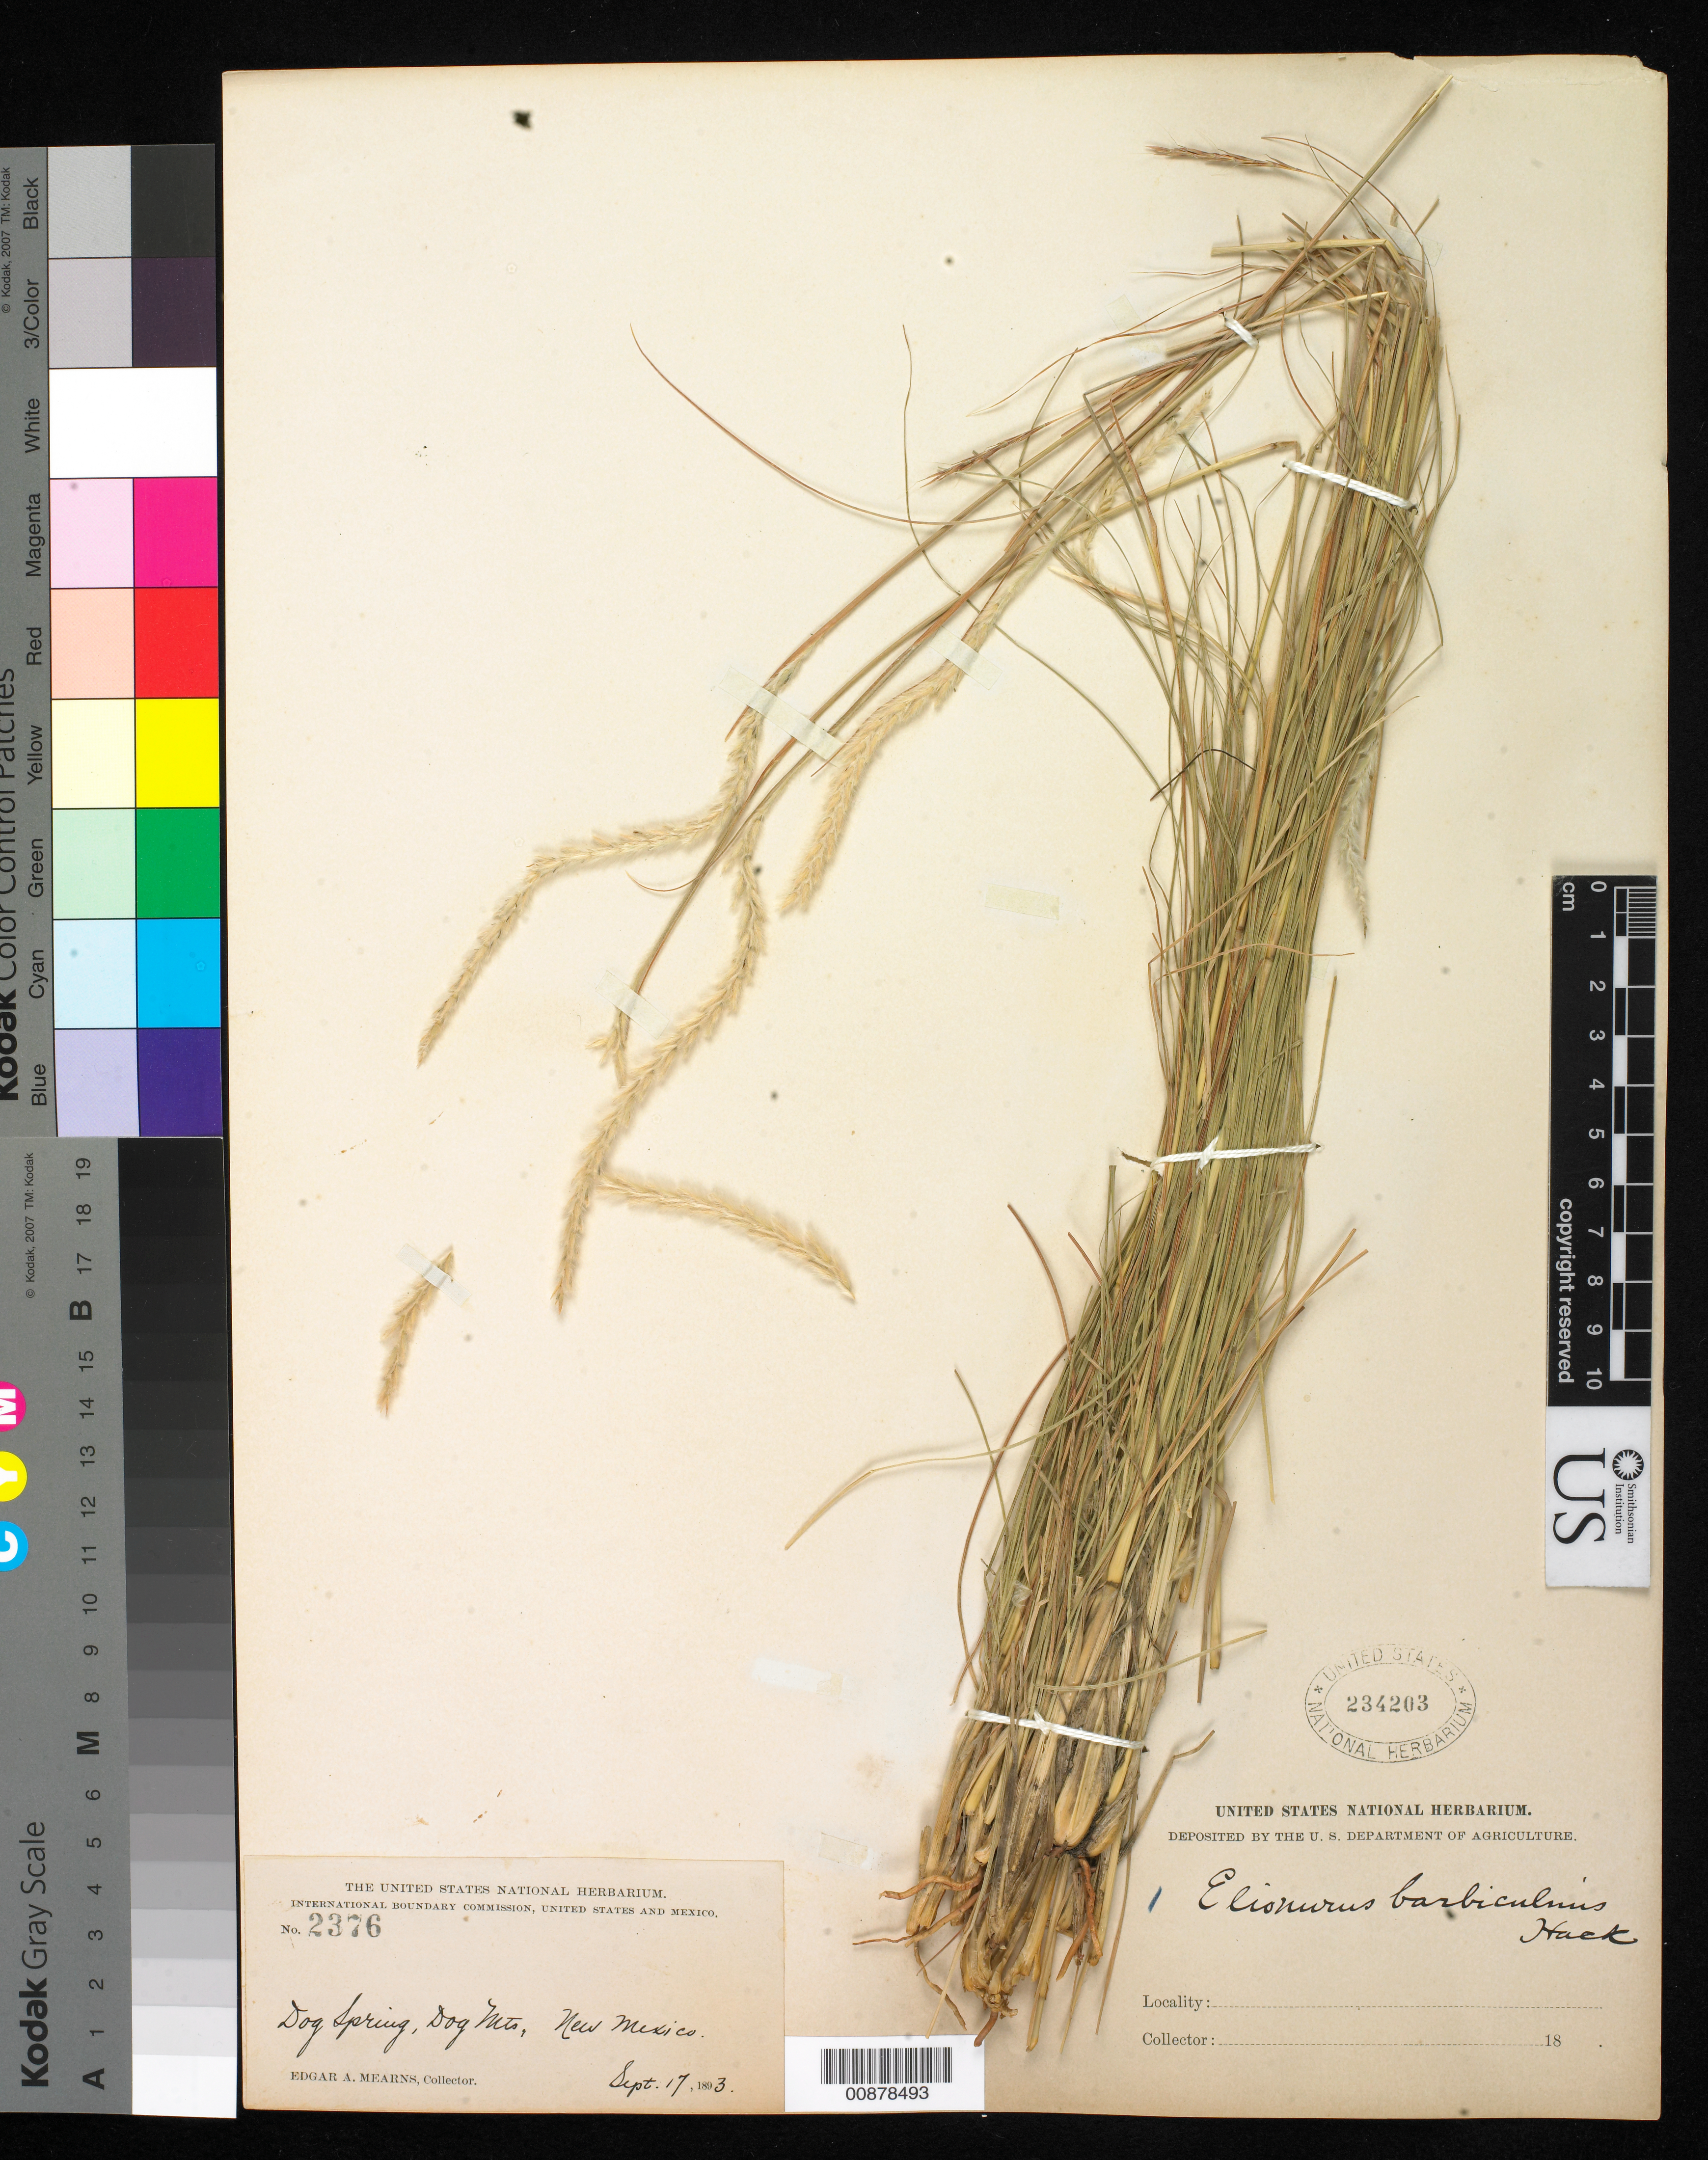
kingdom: Plantae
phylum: Tracheophyta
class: Liliopsida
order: Poales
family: Poaceae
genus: Elionurus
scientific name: Elionurus barbiculmis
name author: Hack. in A. DC.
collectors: E. A. Mearns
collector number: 2376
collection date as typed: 17 Sep 1893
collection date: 1893-09-17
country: United States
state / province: New Mexico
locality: Dog Spring, Dog Mts., New Mexico.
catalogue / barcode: US 234203